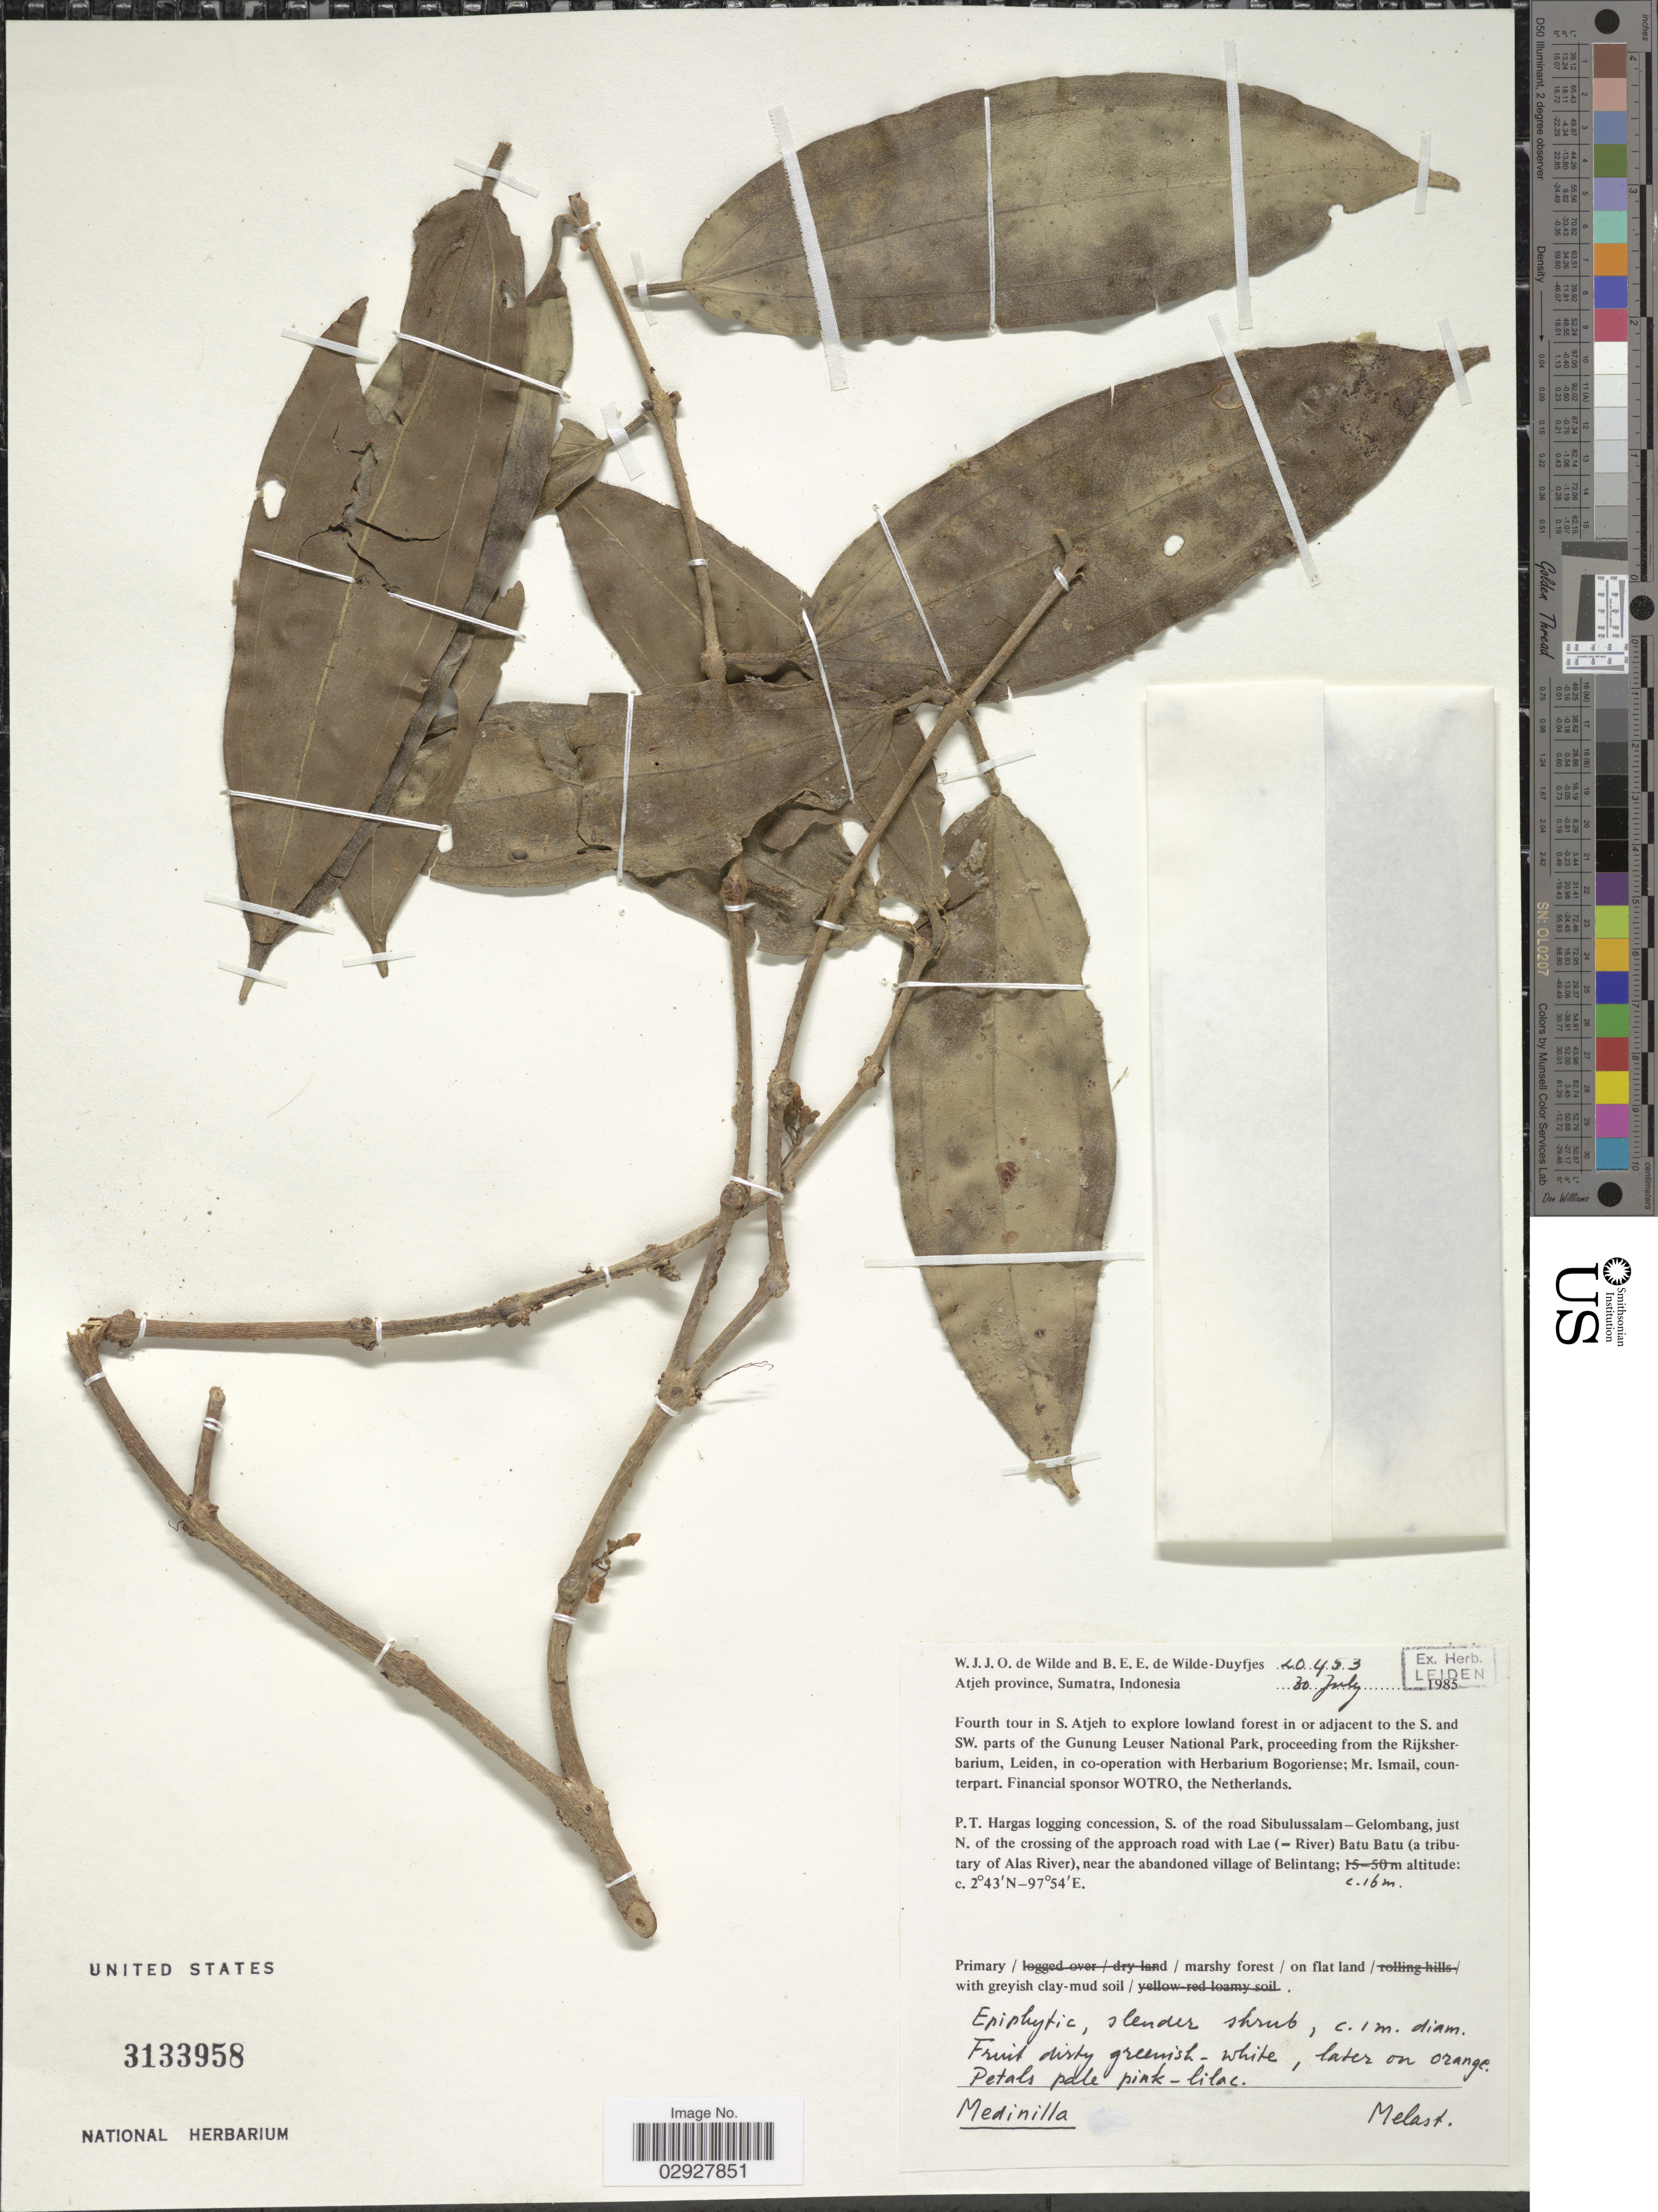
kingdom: Plantae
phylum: Tracheophyta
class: Magnoliopsida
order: Myrtales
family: Melastomataceae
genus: Medinilla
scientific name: Medinilla sp.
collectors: W. J. de Wilde & B. E. de Wilde-Duyfjes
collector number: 20453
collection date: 1985-07-30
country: Indonesia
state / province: Sumatra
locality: Atjeh Province. P.T. Hargas logging concession, S. of the road Sibulussalam-Gelombang, just N. of the crossing of the approach road with Lae (=River) Batu Batu (a tributary of Alas River), near the abandoned village of Belintang. S. Atjeh, lowland forest in or adjacent to the S. and SW. parts of the Gunung Leuser National Park.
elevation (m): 16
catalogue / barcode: US 3133958